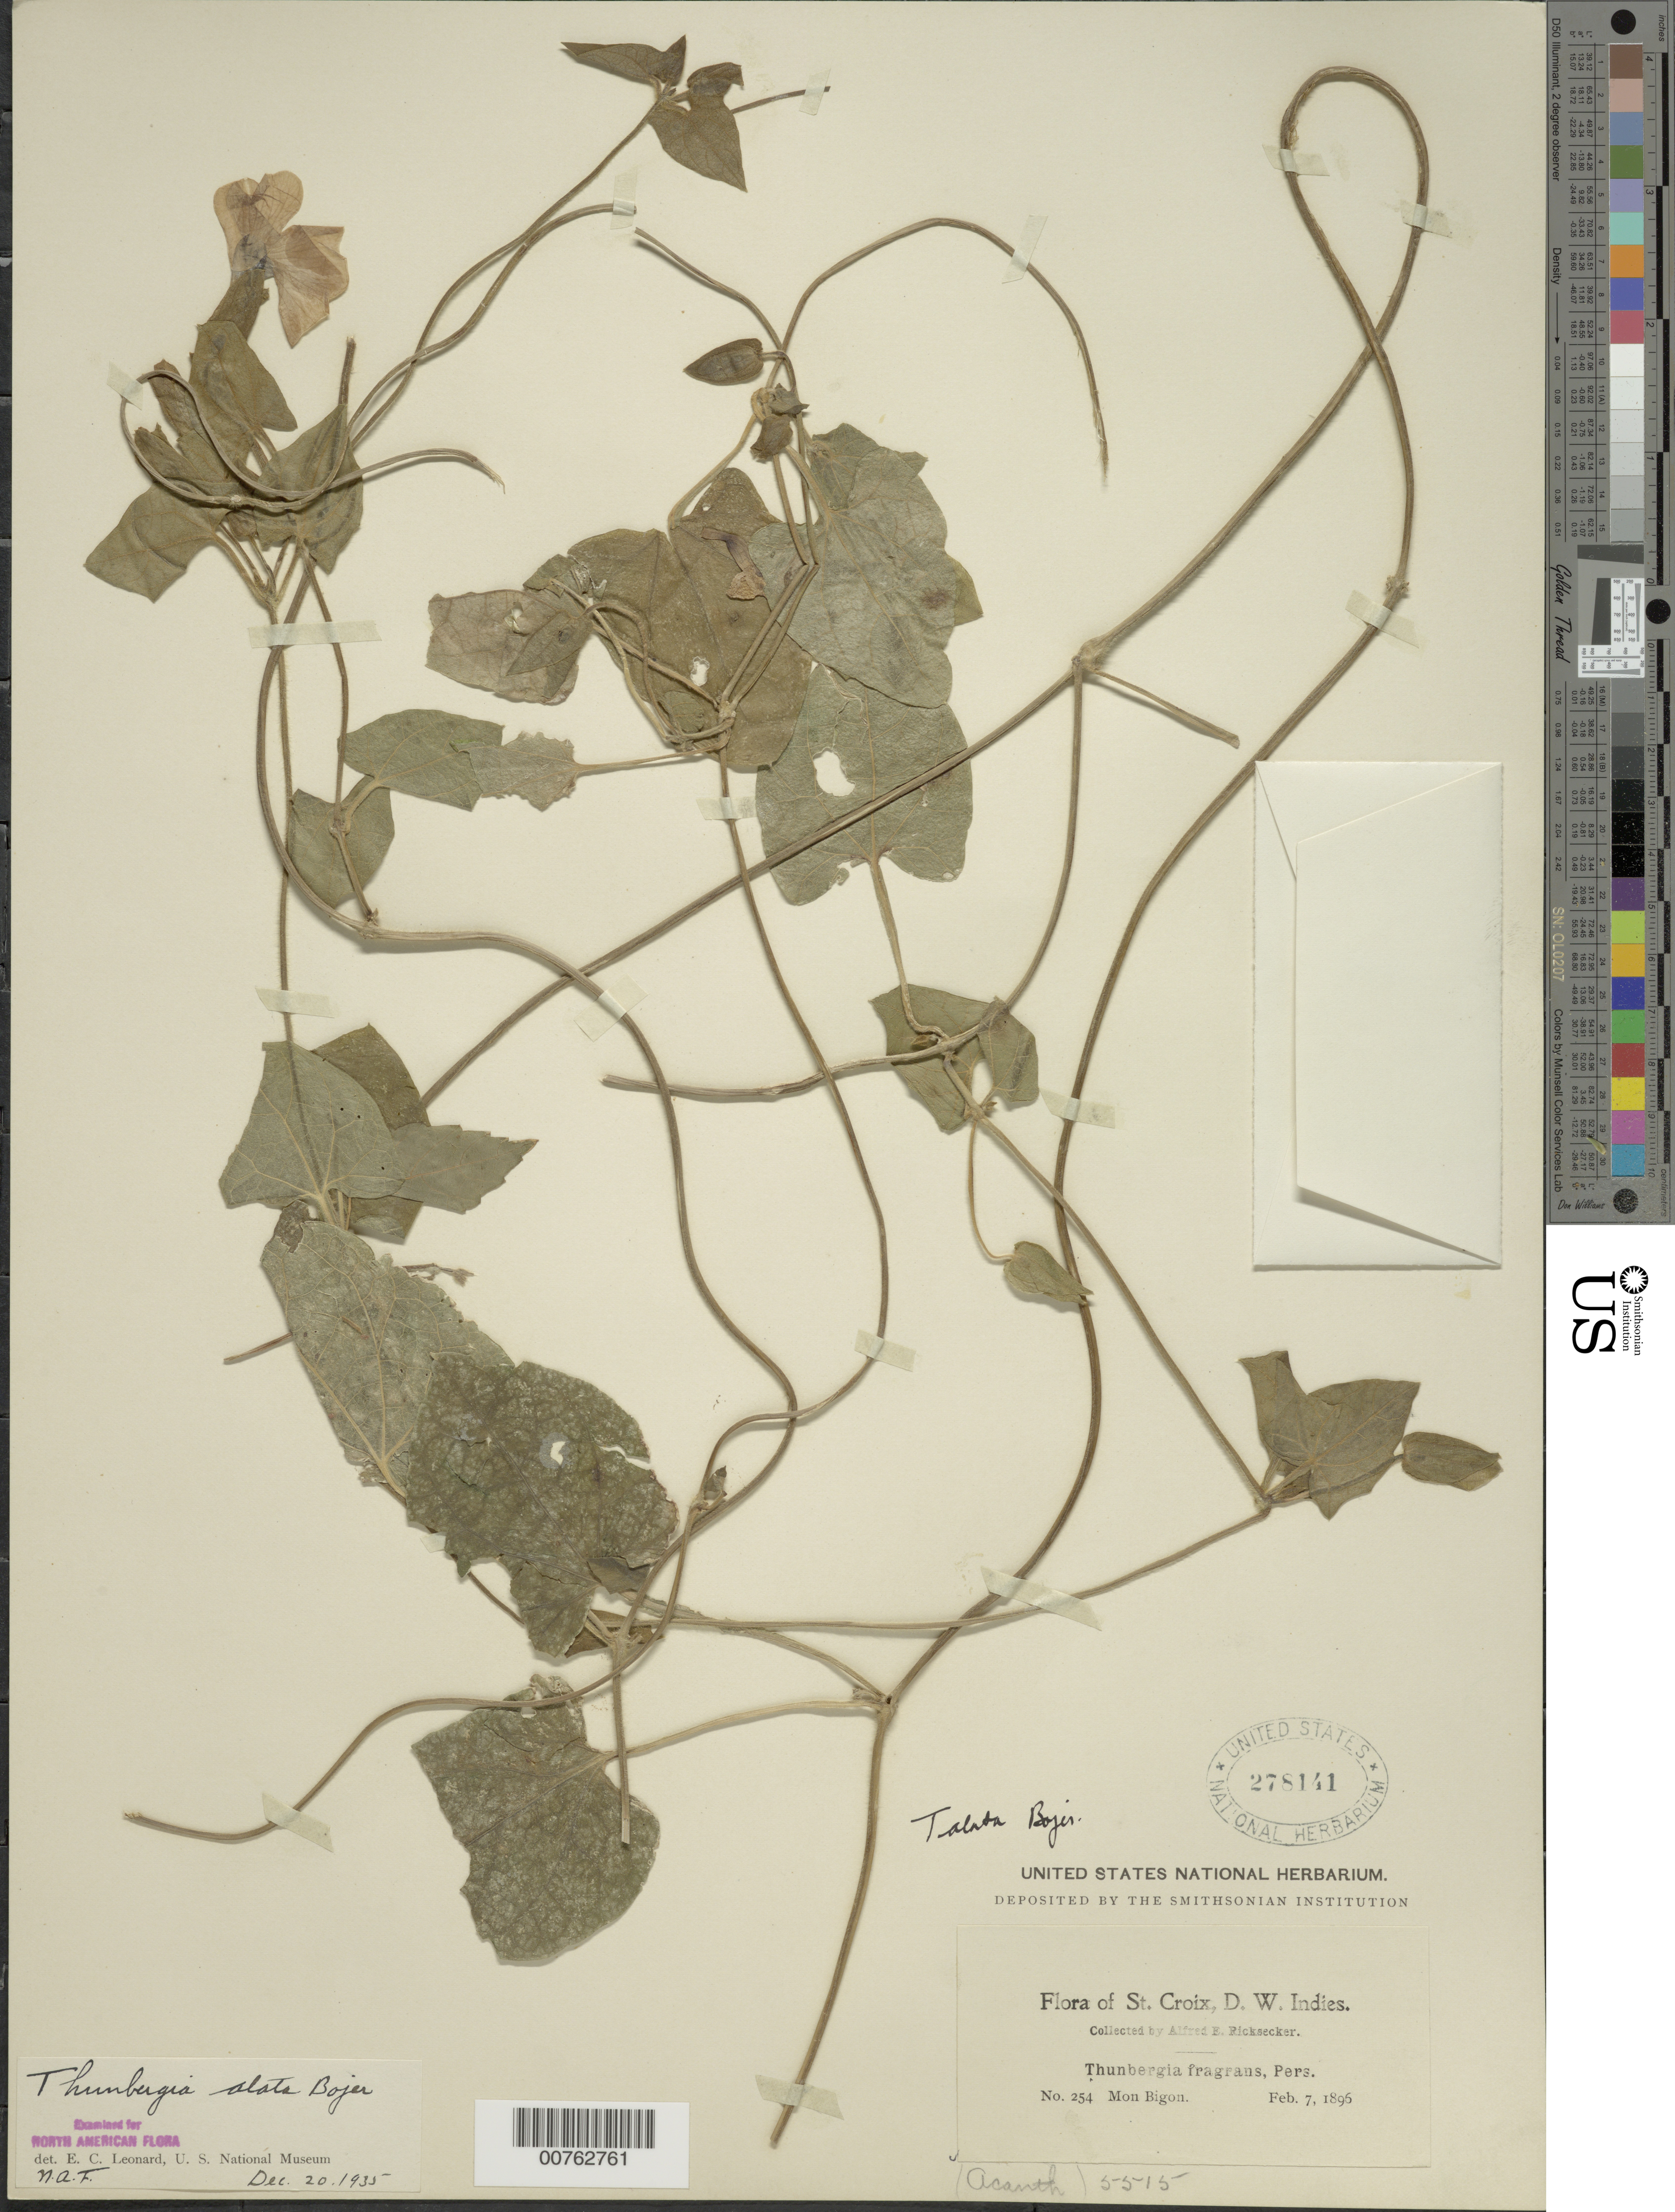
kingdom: Plantae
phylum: Tracheophyta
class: Magnoliopsida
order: Lamiales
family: Acanthaceae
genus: Thunbergia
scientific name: Thunbergia alata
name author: Bojer ex Sims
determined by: Leonard, Emery C., (US)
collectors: A. E. Ricksecker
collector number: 254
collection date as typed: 07 Feb 1896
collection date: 1896-02-07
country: U.S. Virgin Islands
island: St. Croix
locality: Mon Bigon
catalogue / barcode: US 278141